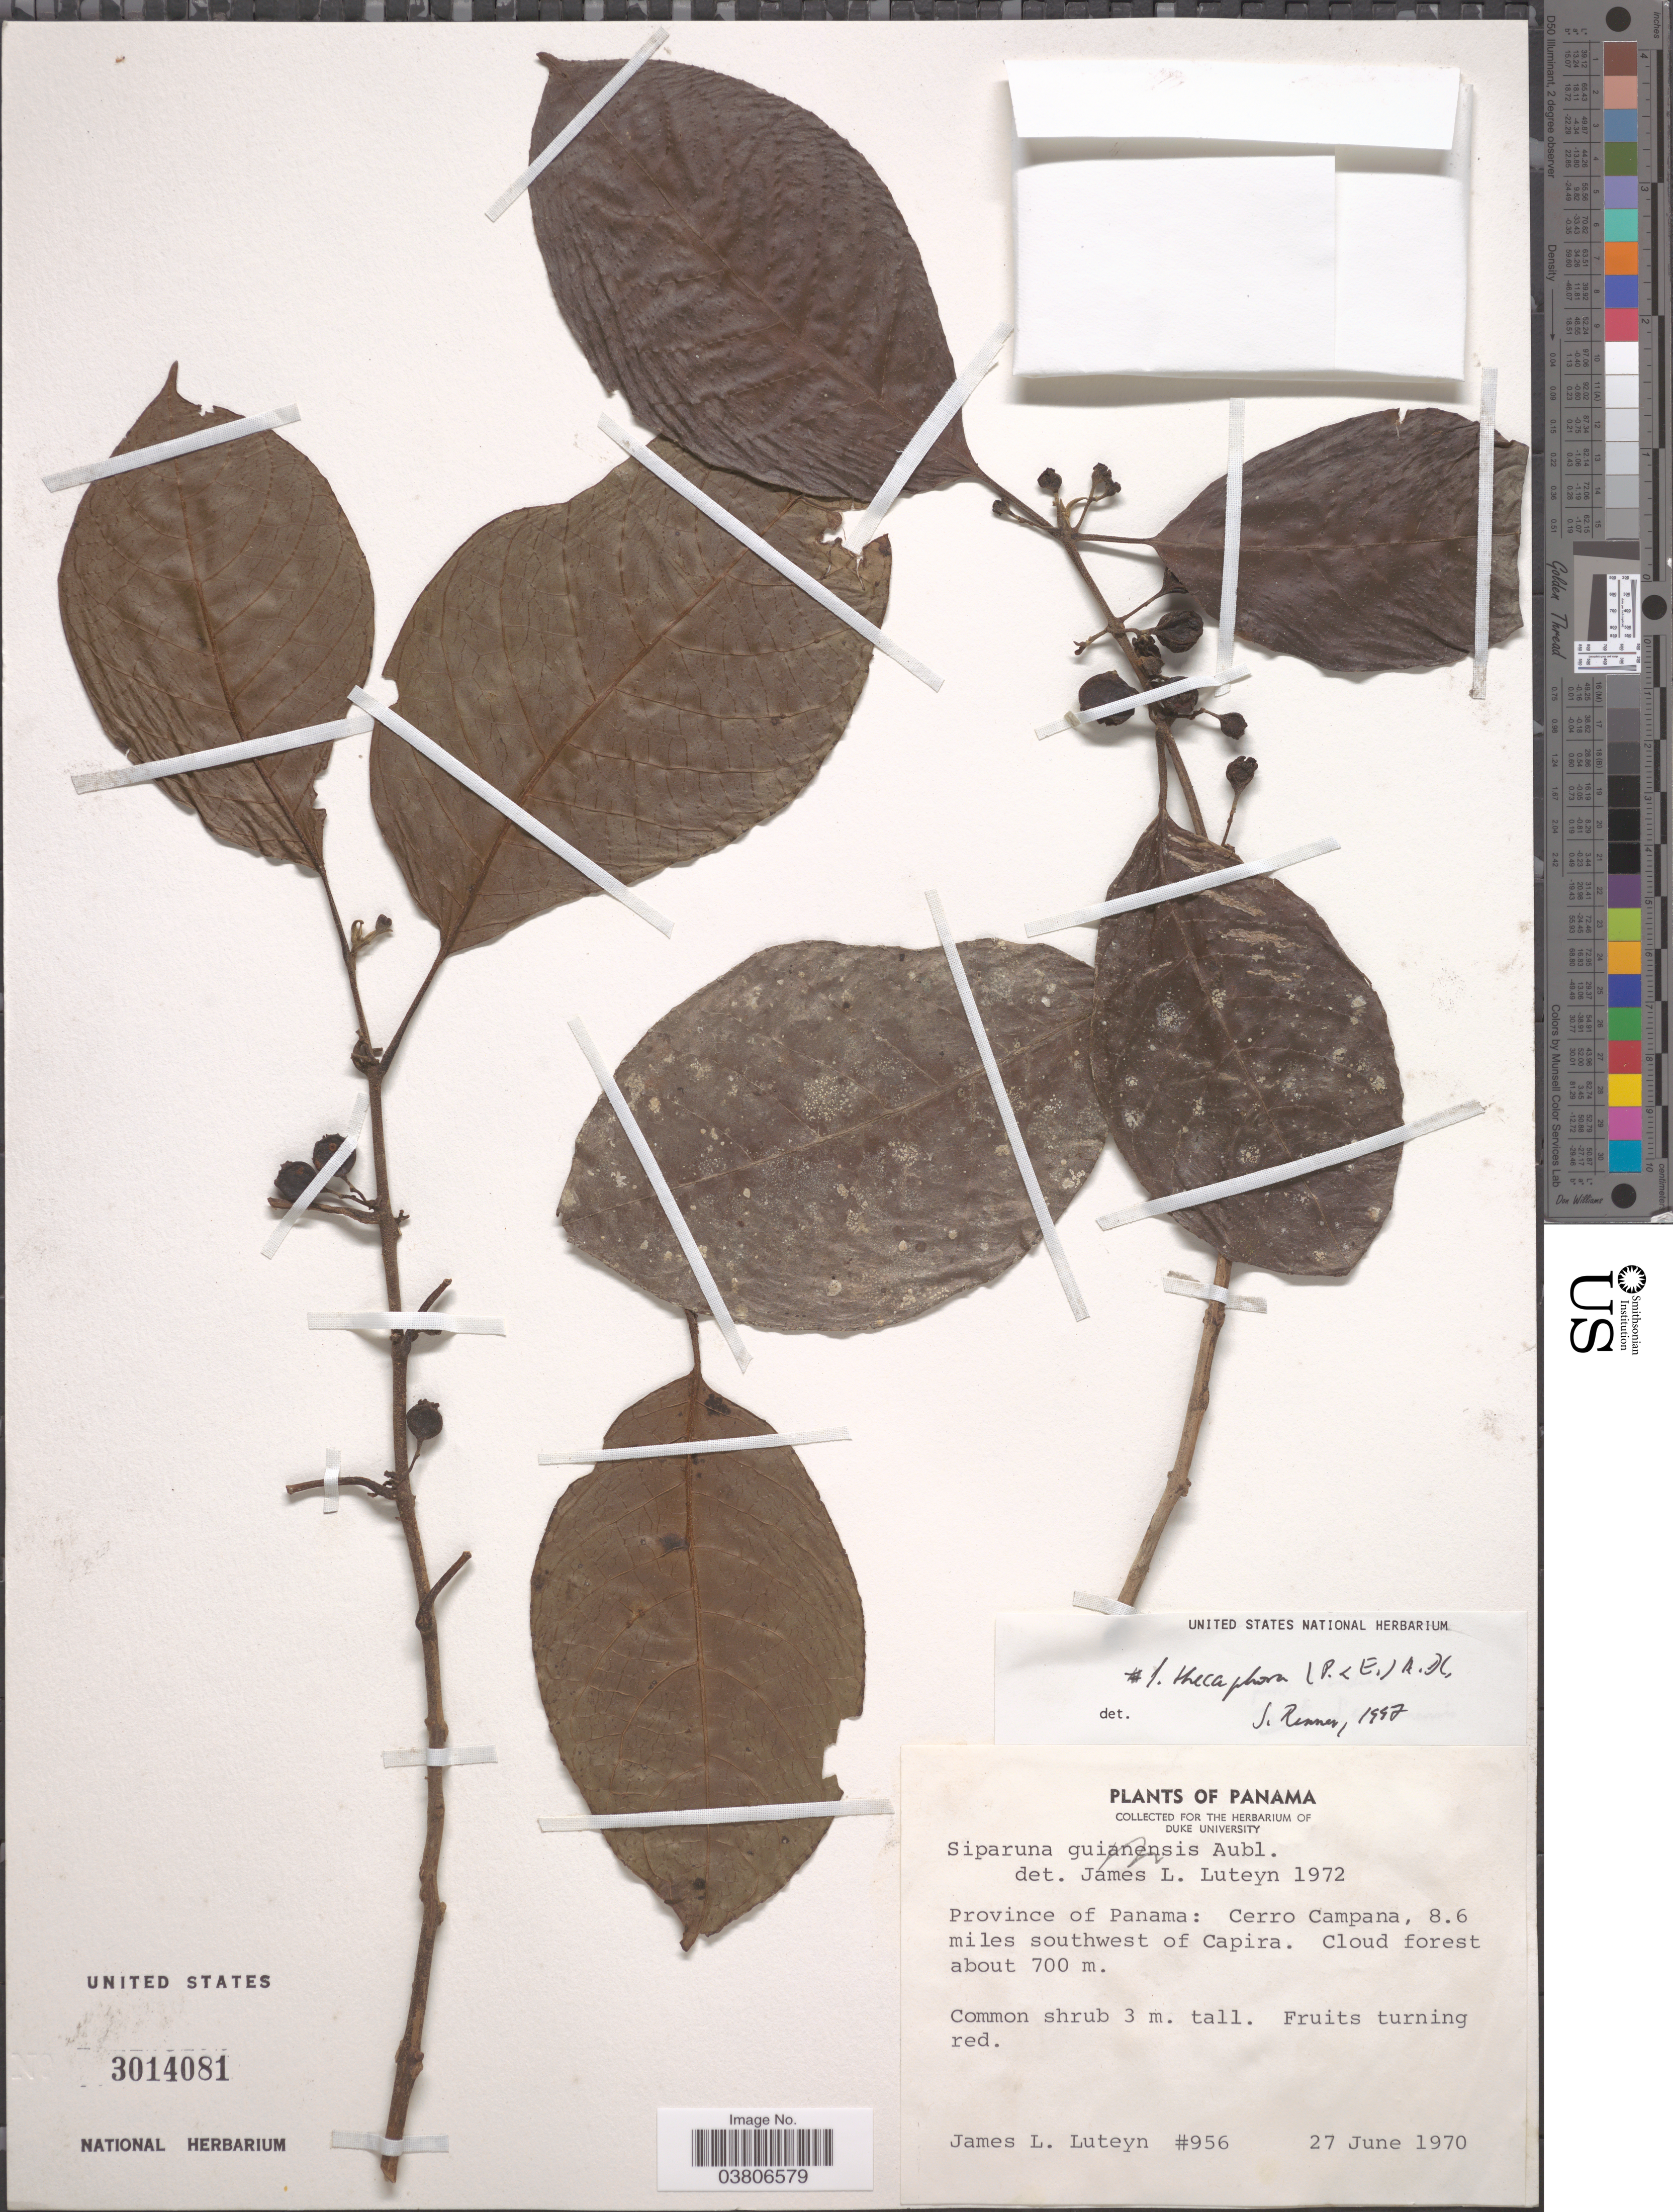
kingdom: Plantae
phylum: Tracheophyta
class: Magnoliopsida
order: Laurales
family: Siparunaceae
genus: Siparuna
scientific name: Siparuna thecaphora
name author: (Poepp. & Endl.) A. DC.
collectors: J. L. Luteyn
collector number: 956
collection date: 1970-06-27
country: Panama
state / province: Panamá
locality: Cerro Campana, 8.6 miles southwest of Capira.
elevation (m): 700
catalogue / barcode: US 3014081